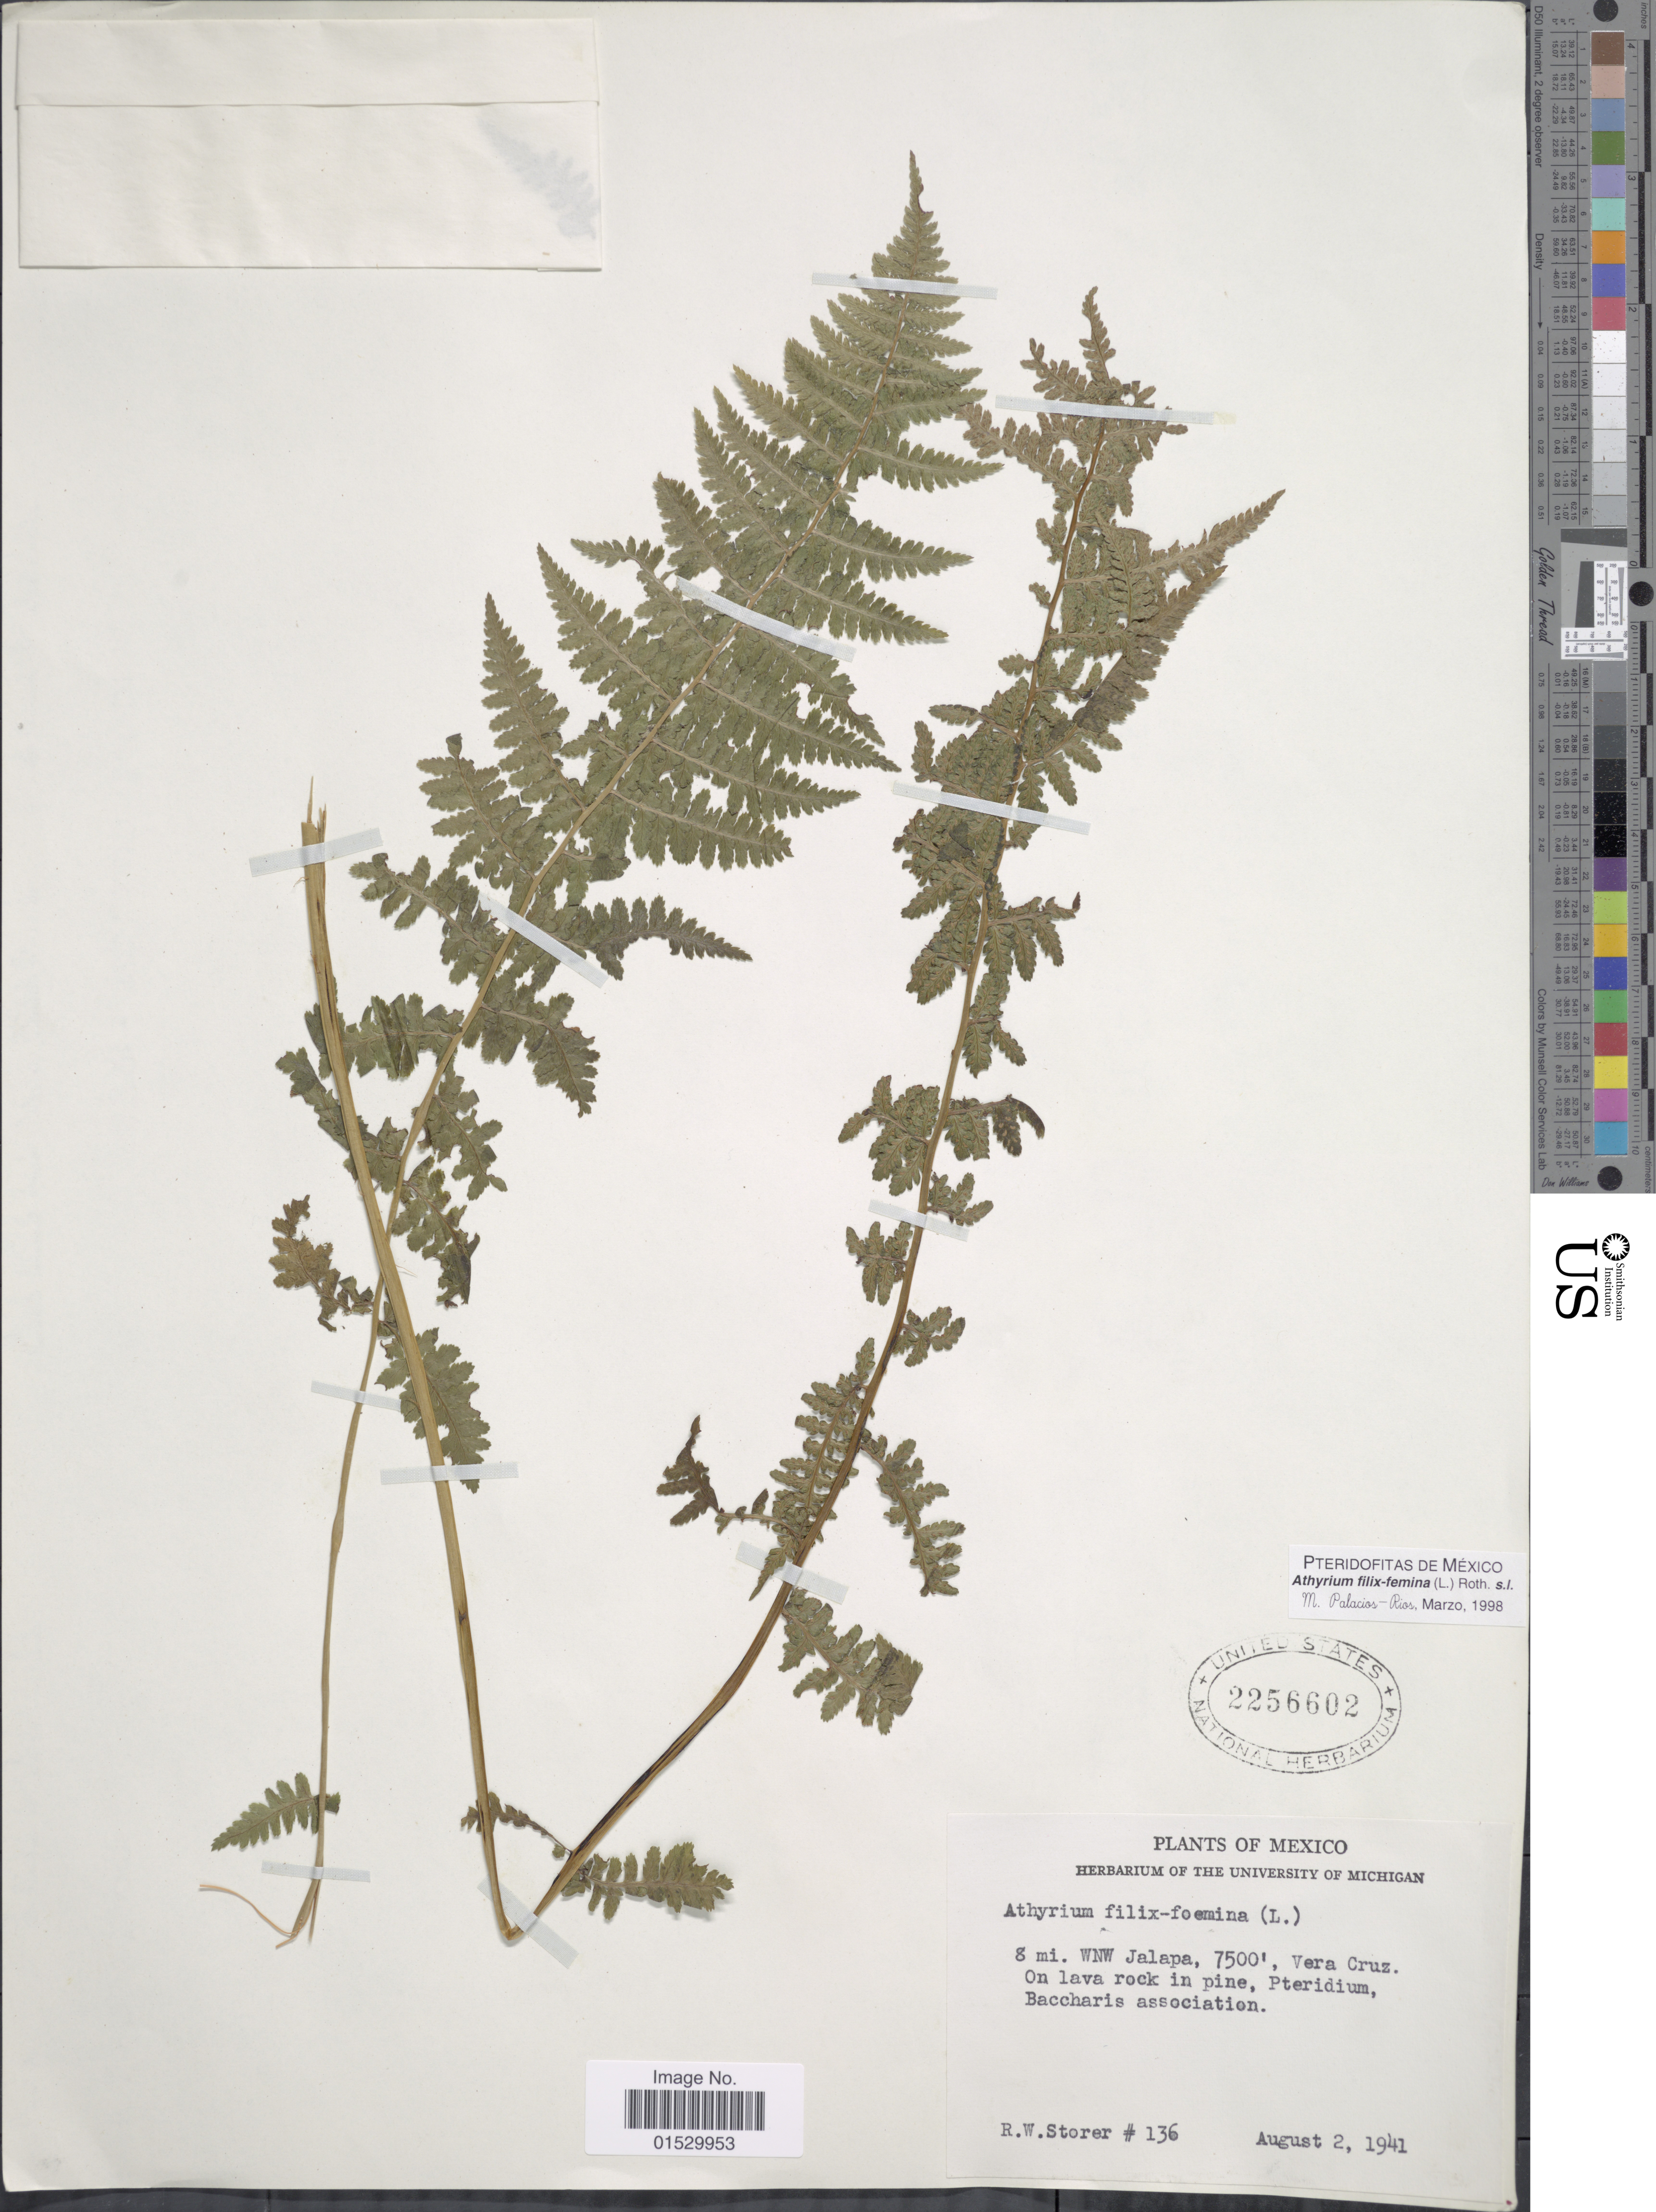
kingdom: Plantae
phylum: Tracheophyta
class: Polypodiopsida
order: Polypodiales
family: Athyriaceae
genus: Athyrium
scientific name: Athyrium bourgeaui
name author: E. Fourn.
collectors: R. Storer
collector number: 136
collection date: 1941-08-02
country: Mexico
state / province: Veracruz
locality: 8 mi. WNW Jalapa, Vera Cruz. On lava rock in pine, pteridium, Baccharis association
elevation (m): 2286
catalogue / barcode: US 2256602